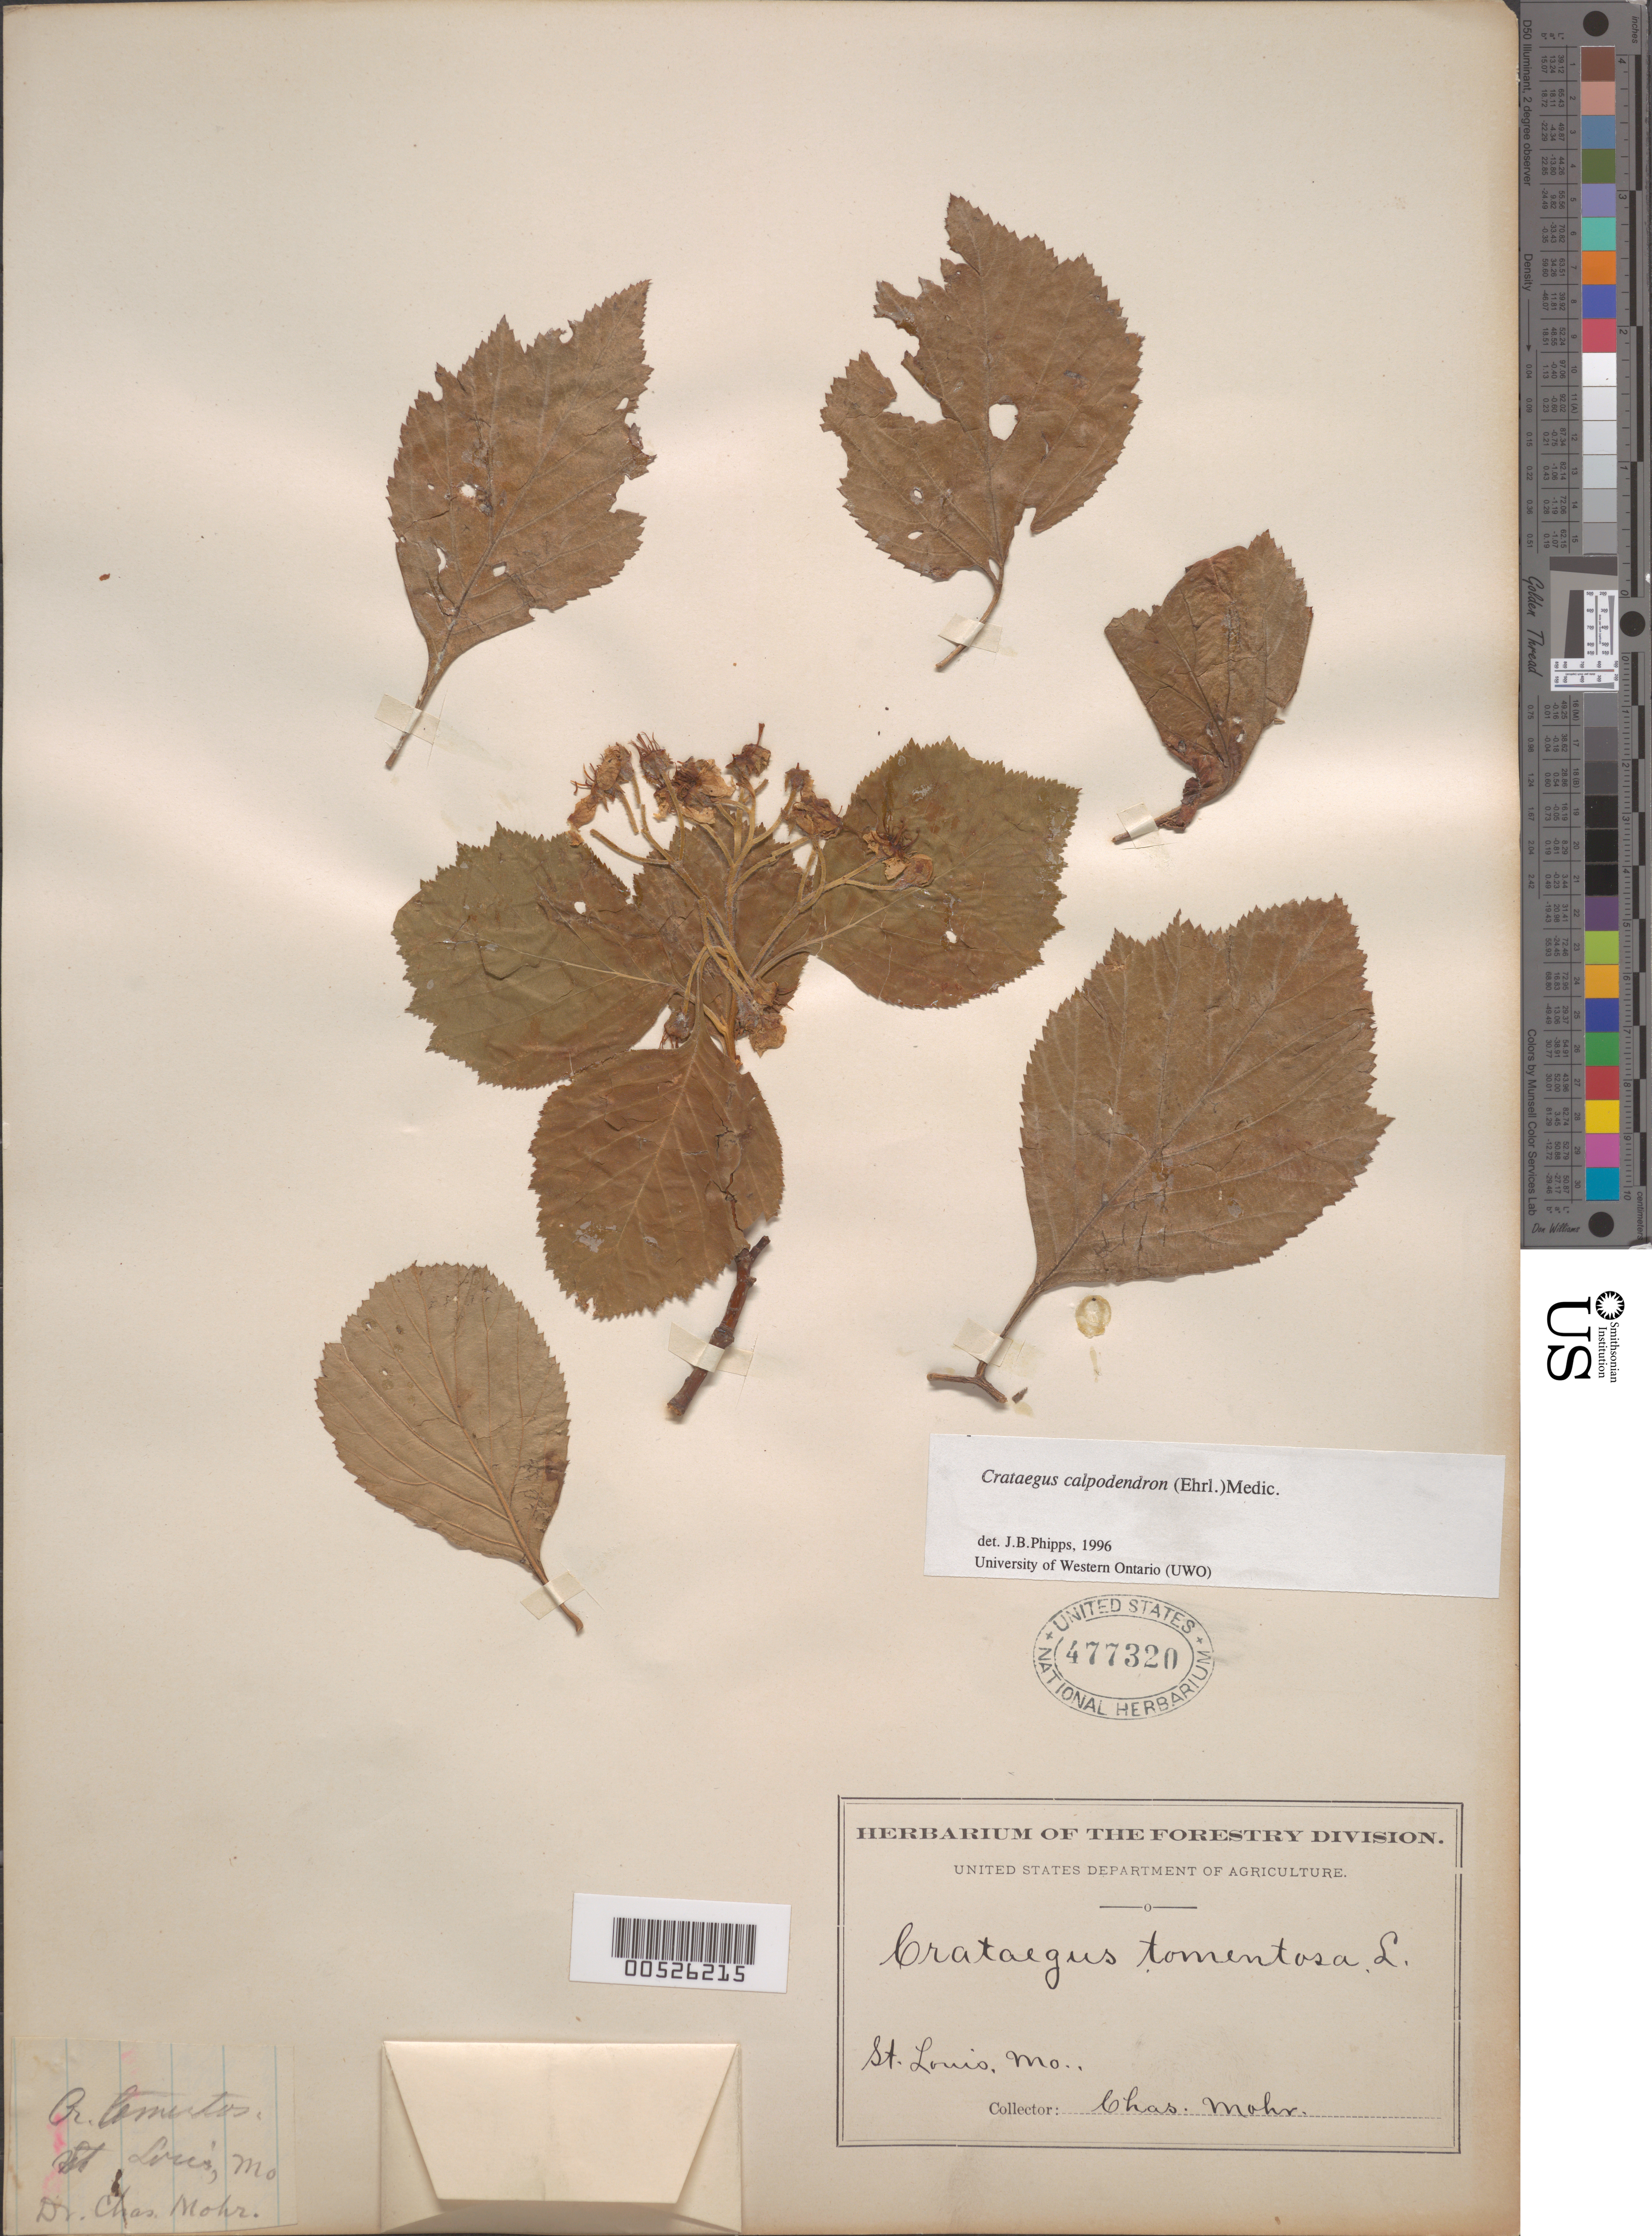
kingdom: Plantae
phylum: Tracheophyta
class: Magnoliopsida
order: Rosales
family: Rosaceae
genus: Crataegus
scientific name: Crataegus calpodendron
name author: (Ehrh.) Medik.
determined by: Phipps, James B., (UWO), University of Western Ontario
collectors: C. T. Mohr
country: United States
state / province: Missouri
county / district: Saint Louis City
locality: St. Louis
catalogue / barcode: US 477320